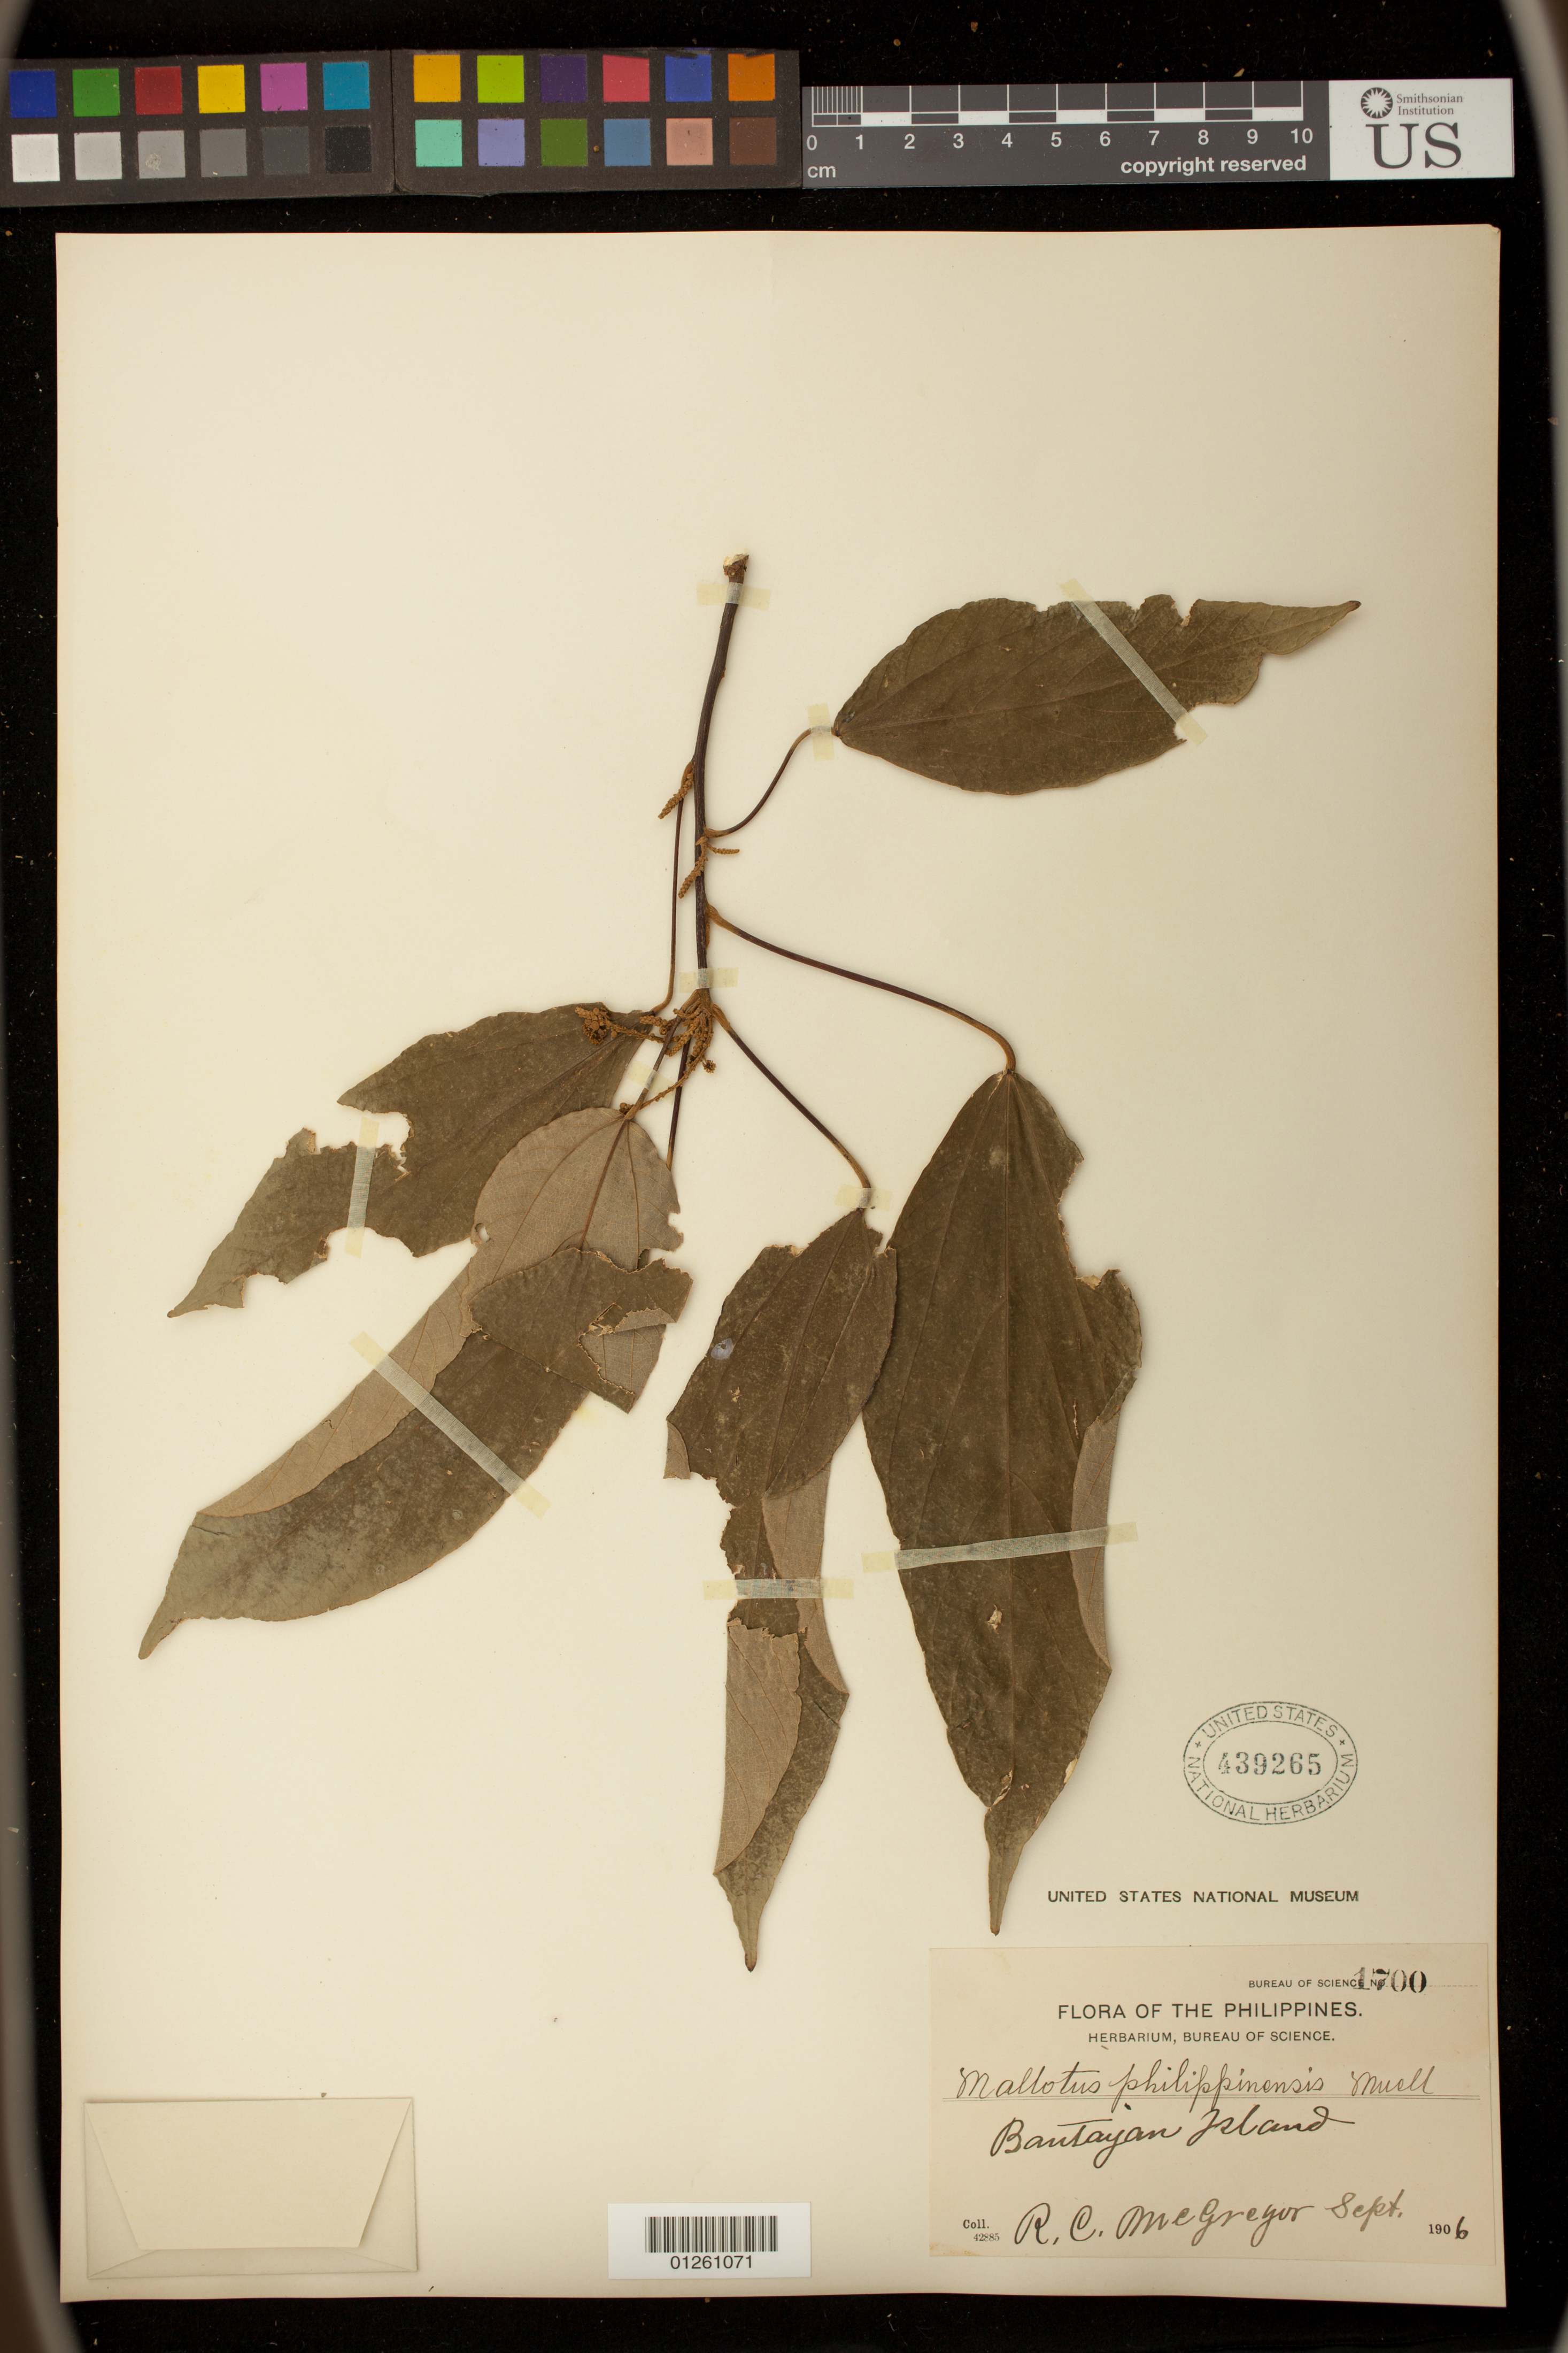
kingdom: Plantae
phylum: Tracheophyta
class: Magnoliopsida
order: Malpighiales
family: Euphorbiaceae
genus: Mallotus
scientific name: Mallotus philippensis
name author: (Lam.) Müll. Arg.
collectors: R. C. McGregor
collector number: Bur. Sci. 1700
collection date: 1906-09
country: Philippines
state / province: Central Visayas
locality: Bantayan Island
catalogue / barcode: US 439265